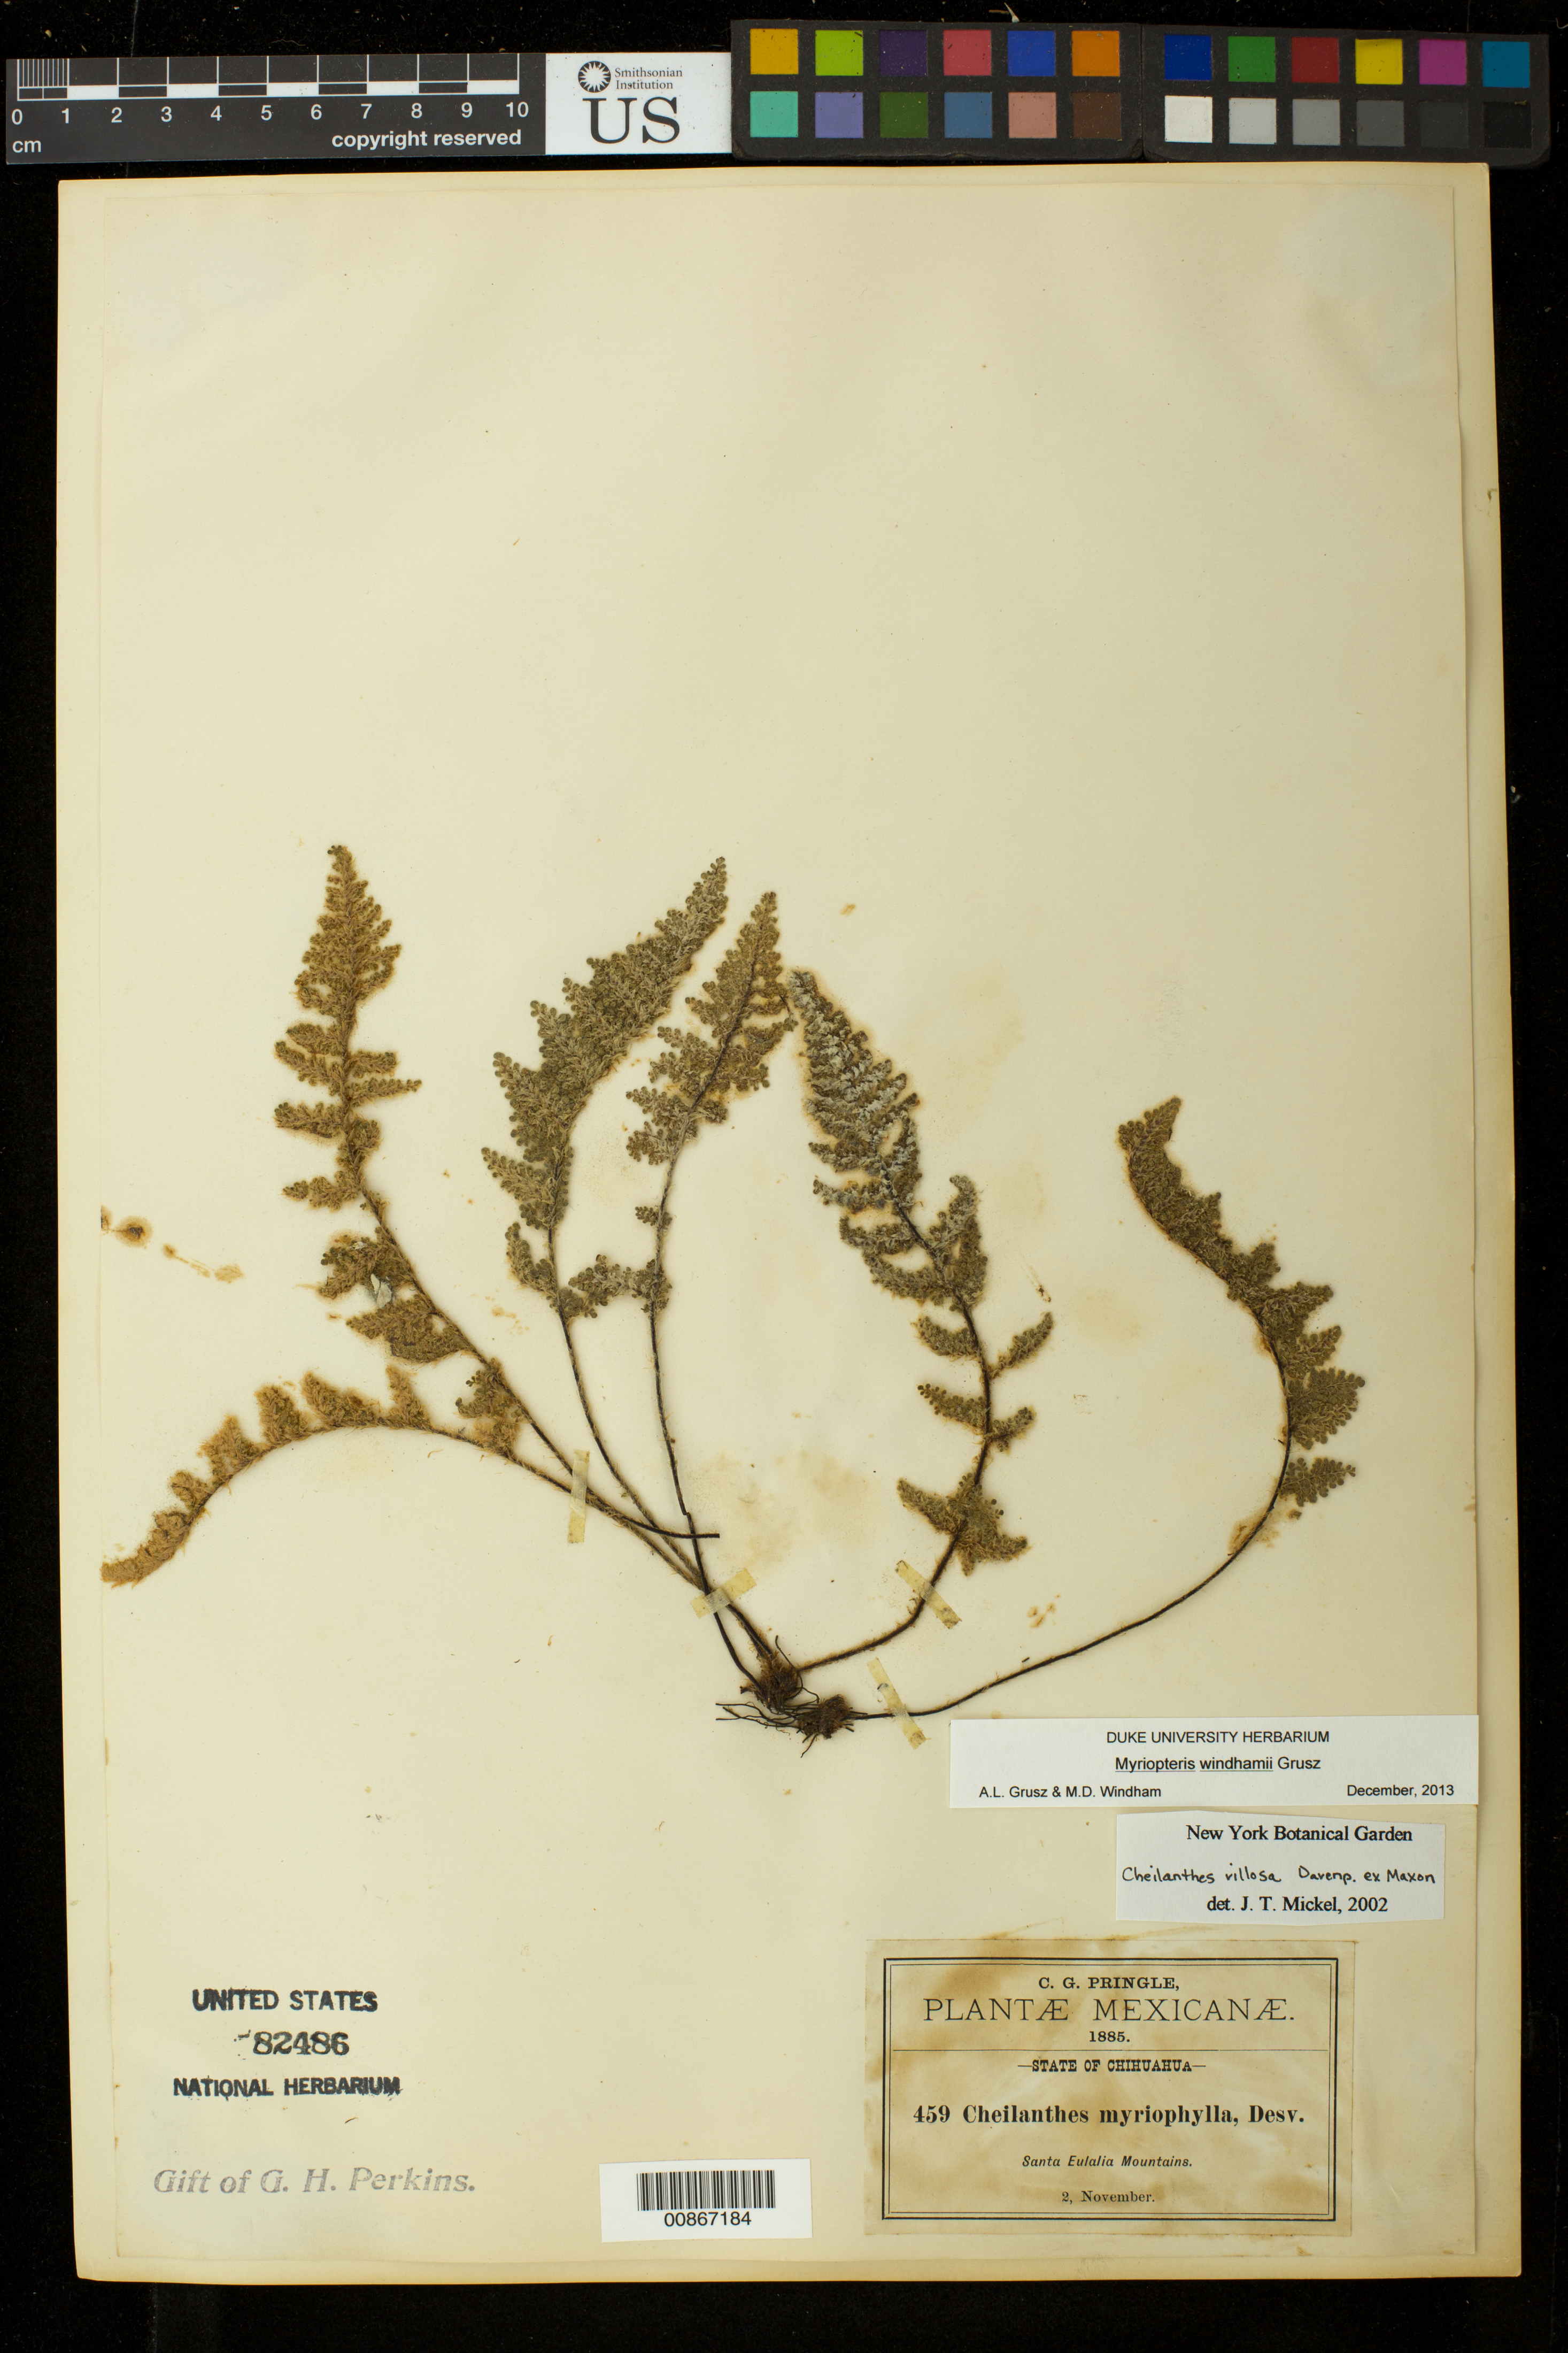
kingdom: Plantae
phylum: Tracheophyta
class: Polypodiopsida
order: Polypodiales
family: Pteridaceae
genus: Myriopteris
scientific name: Myriopteris windhamii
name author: Grusz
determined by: Grusz, A. L.; Windham, M. D.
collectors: C. G. Pringle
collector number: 459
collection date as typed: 02 Nov 1885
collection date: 1885-11-02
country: Mexico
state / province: Chihuahua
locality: Santa Eulalia Mountains, Chihuahua.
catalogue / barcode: US 82486